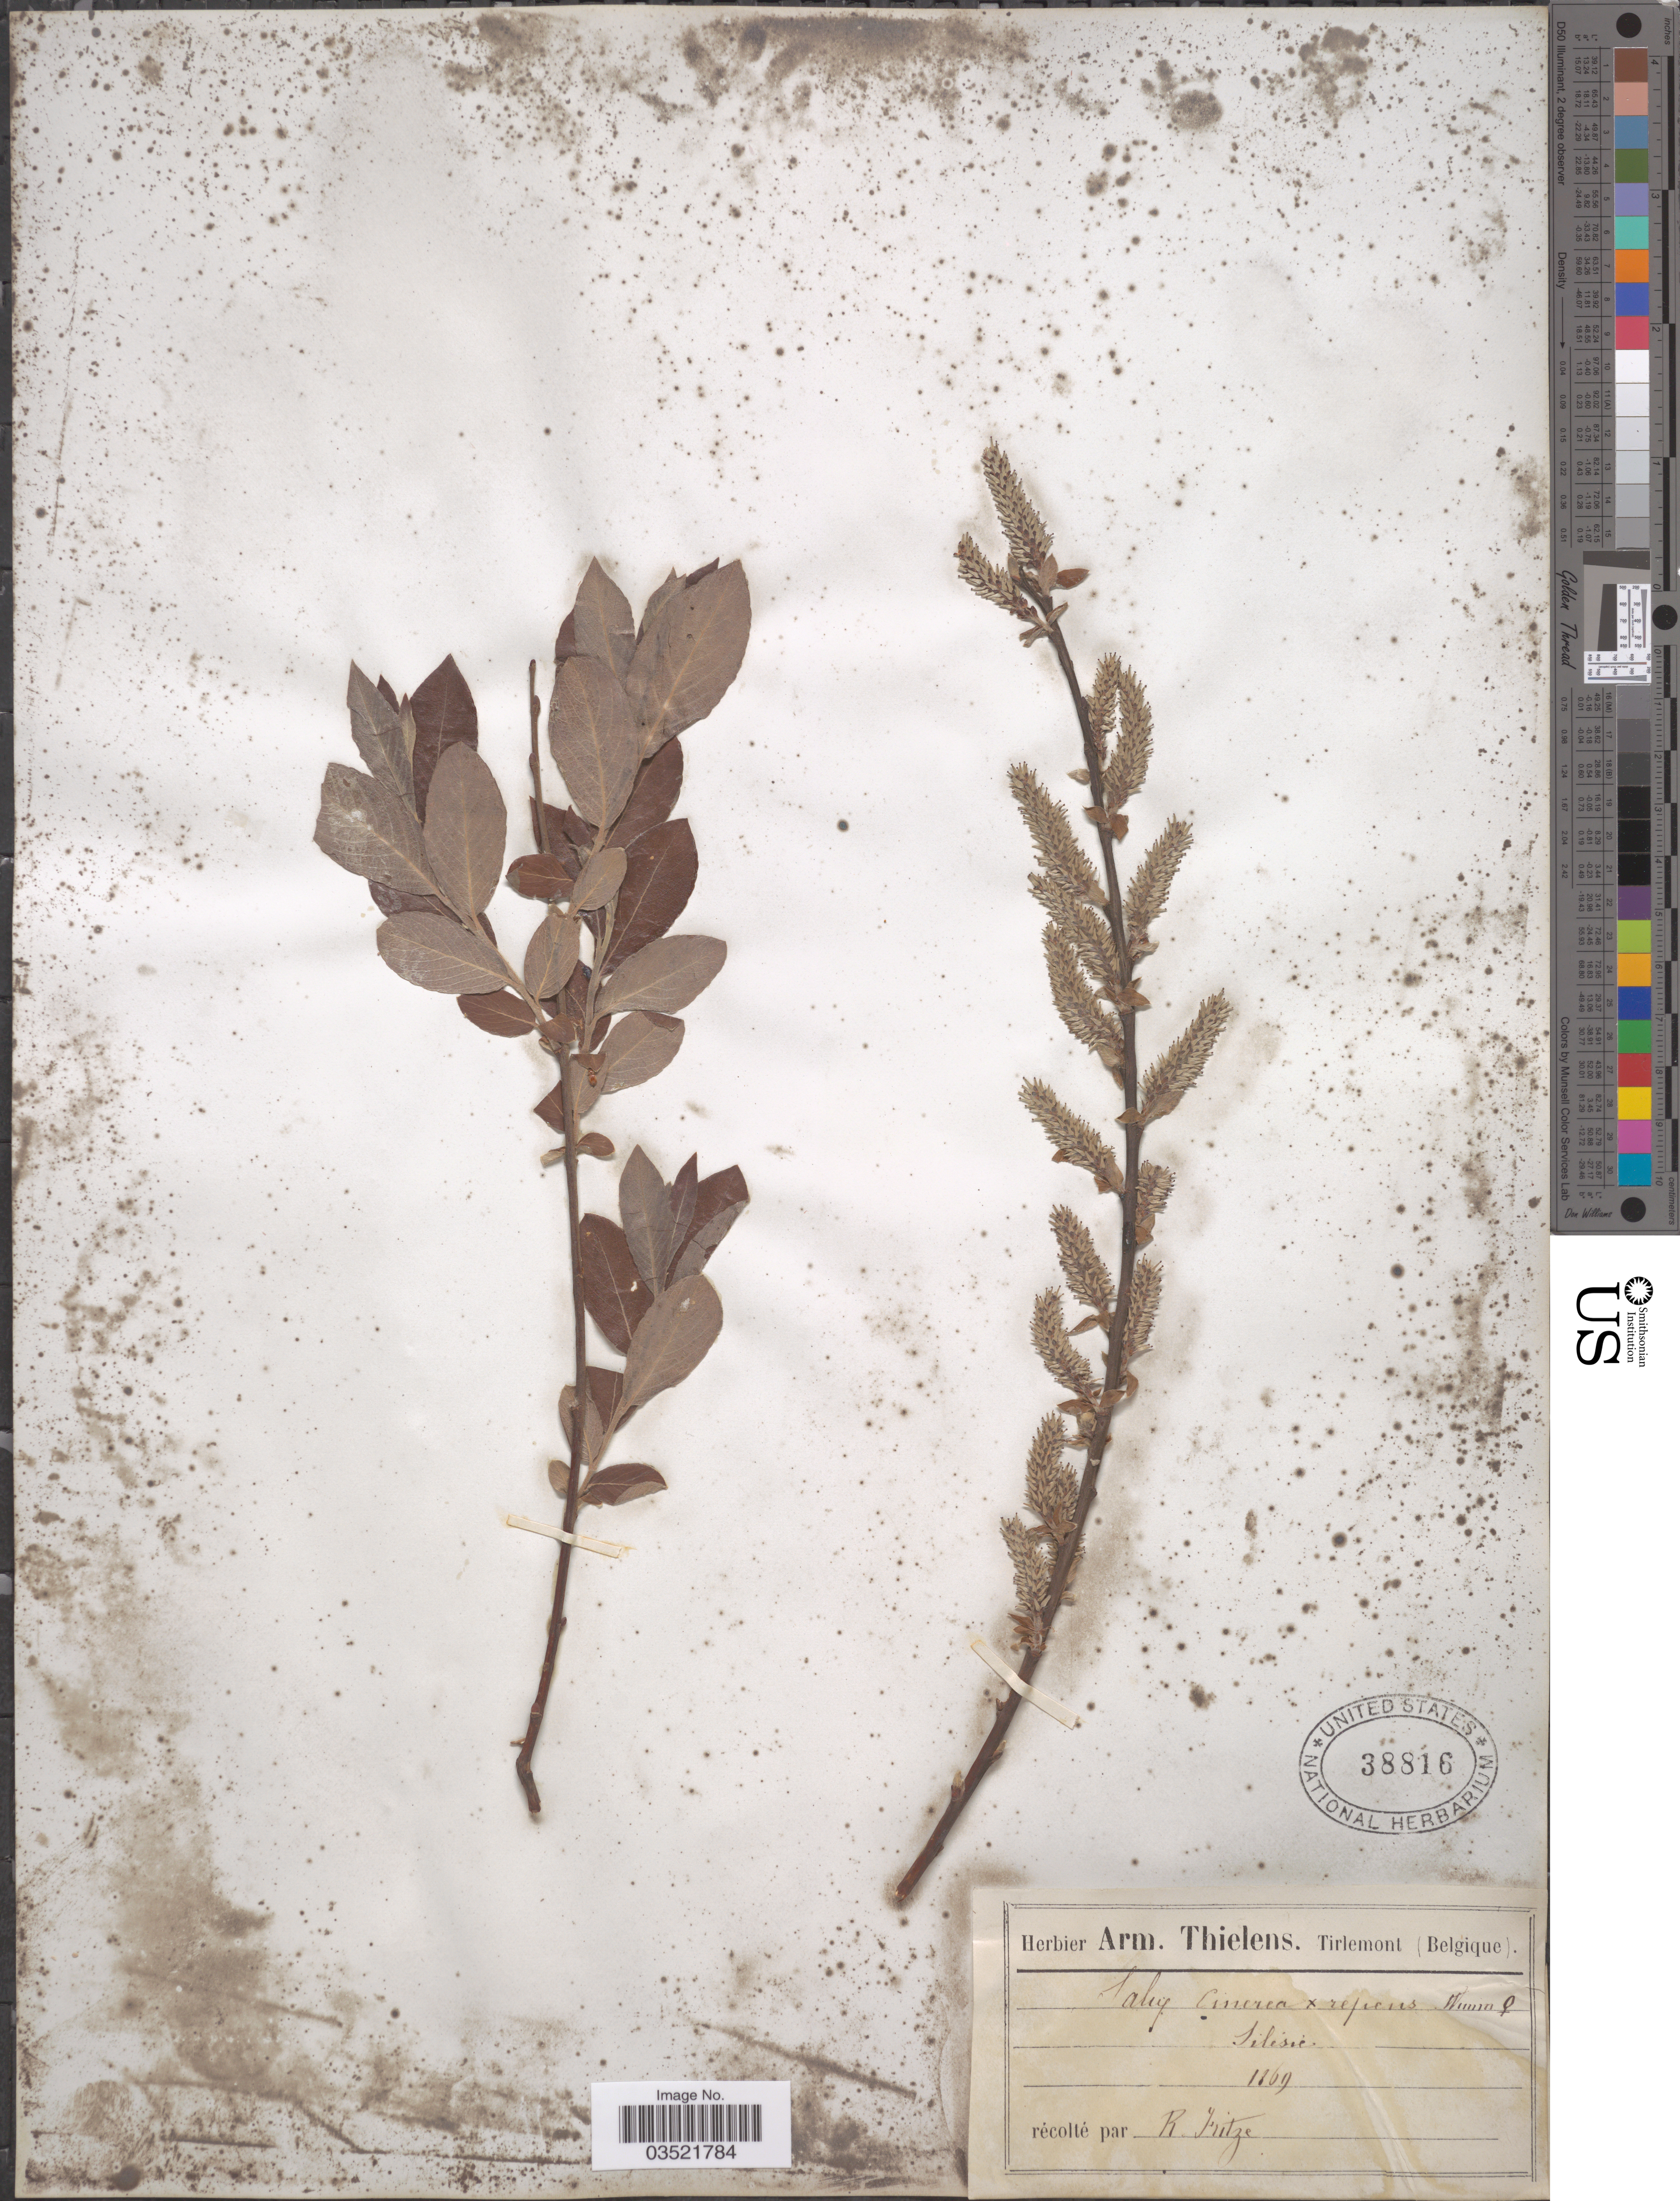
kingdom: Plantae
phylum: Tracheophyta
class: Magnoliopsida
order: Malpighiales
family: Salicaceae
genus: Salix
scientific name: Salix cinerea x S. repens L.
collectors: R. Fritze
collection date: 1869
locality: Silesie.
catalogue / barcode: US 38816